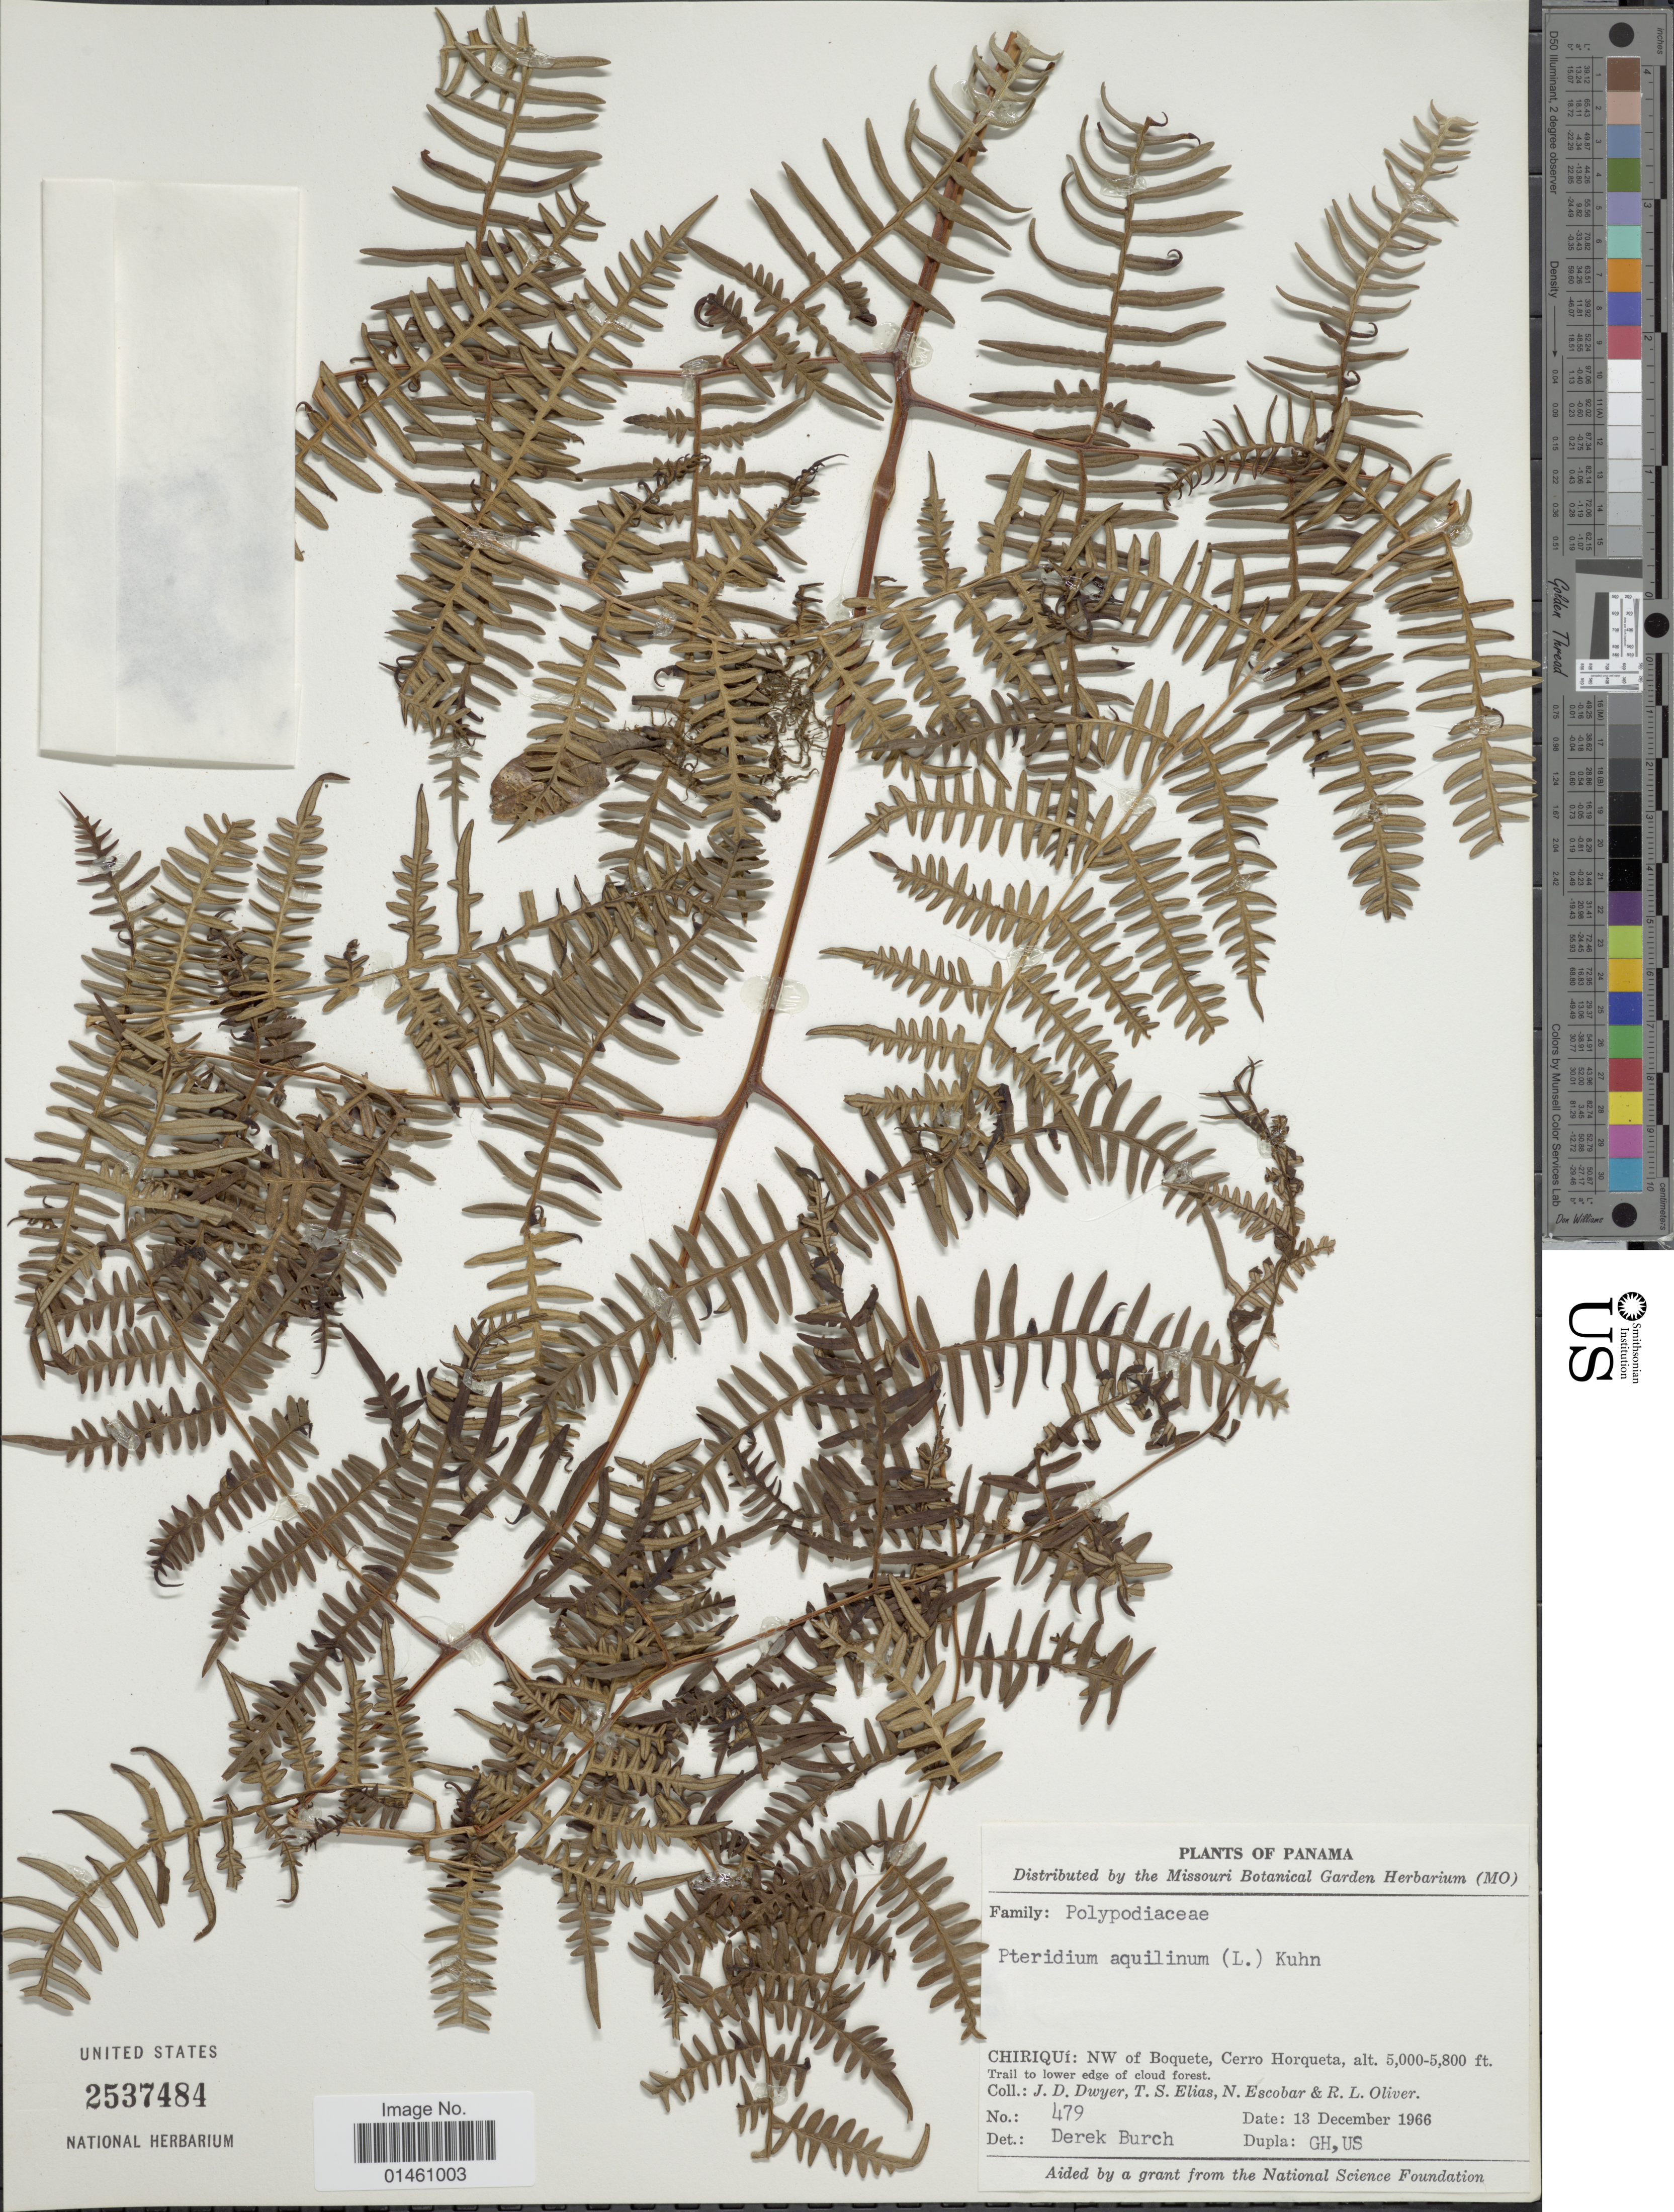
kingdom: Plantae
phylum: Tracheophyta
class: Polypodiopsida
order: Polypodiales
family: Dennstaedtiaceae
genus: Pteridium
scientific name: Pteridium caudatum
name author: (L.) Maxon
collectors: J. D. Dwyer, T. S. Elias, N. Escobar & R. Oliver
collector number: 479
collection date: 1966-12-13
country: Panama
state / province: Chiriqui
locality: NW of Boquete, Cerro Horqueta, trail to lower esge of cloud forest.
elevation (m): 1524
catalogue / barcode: US 2537484